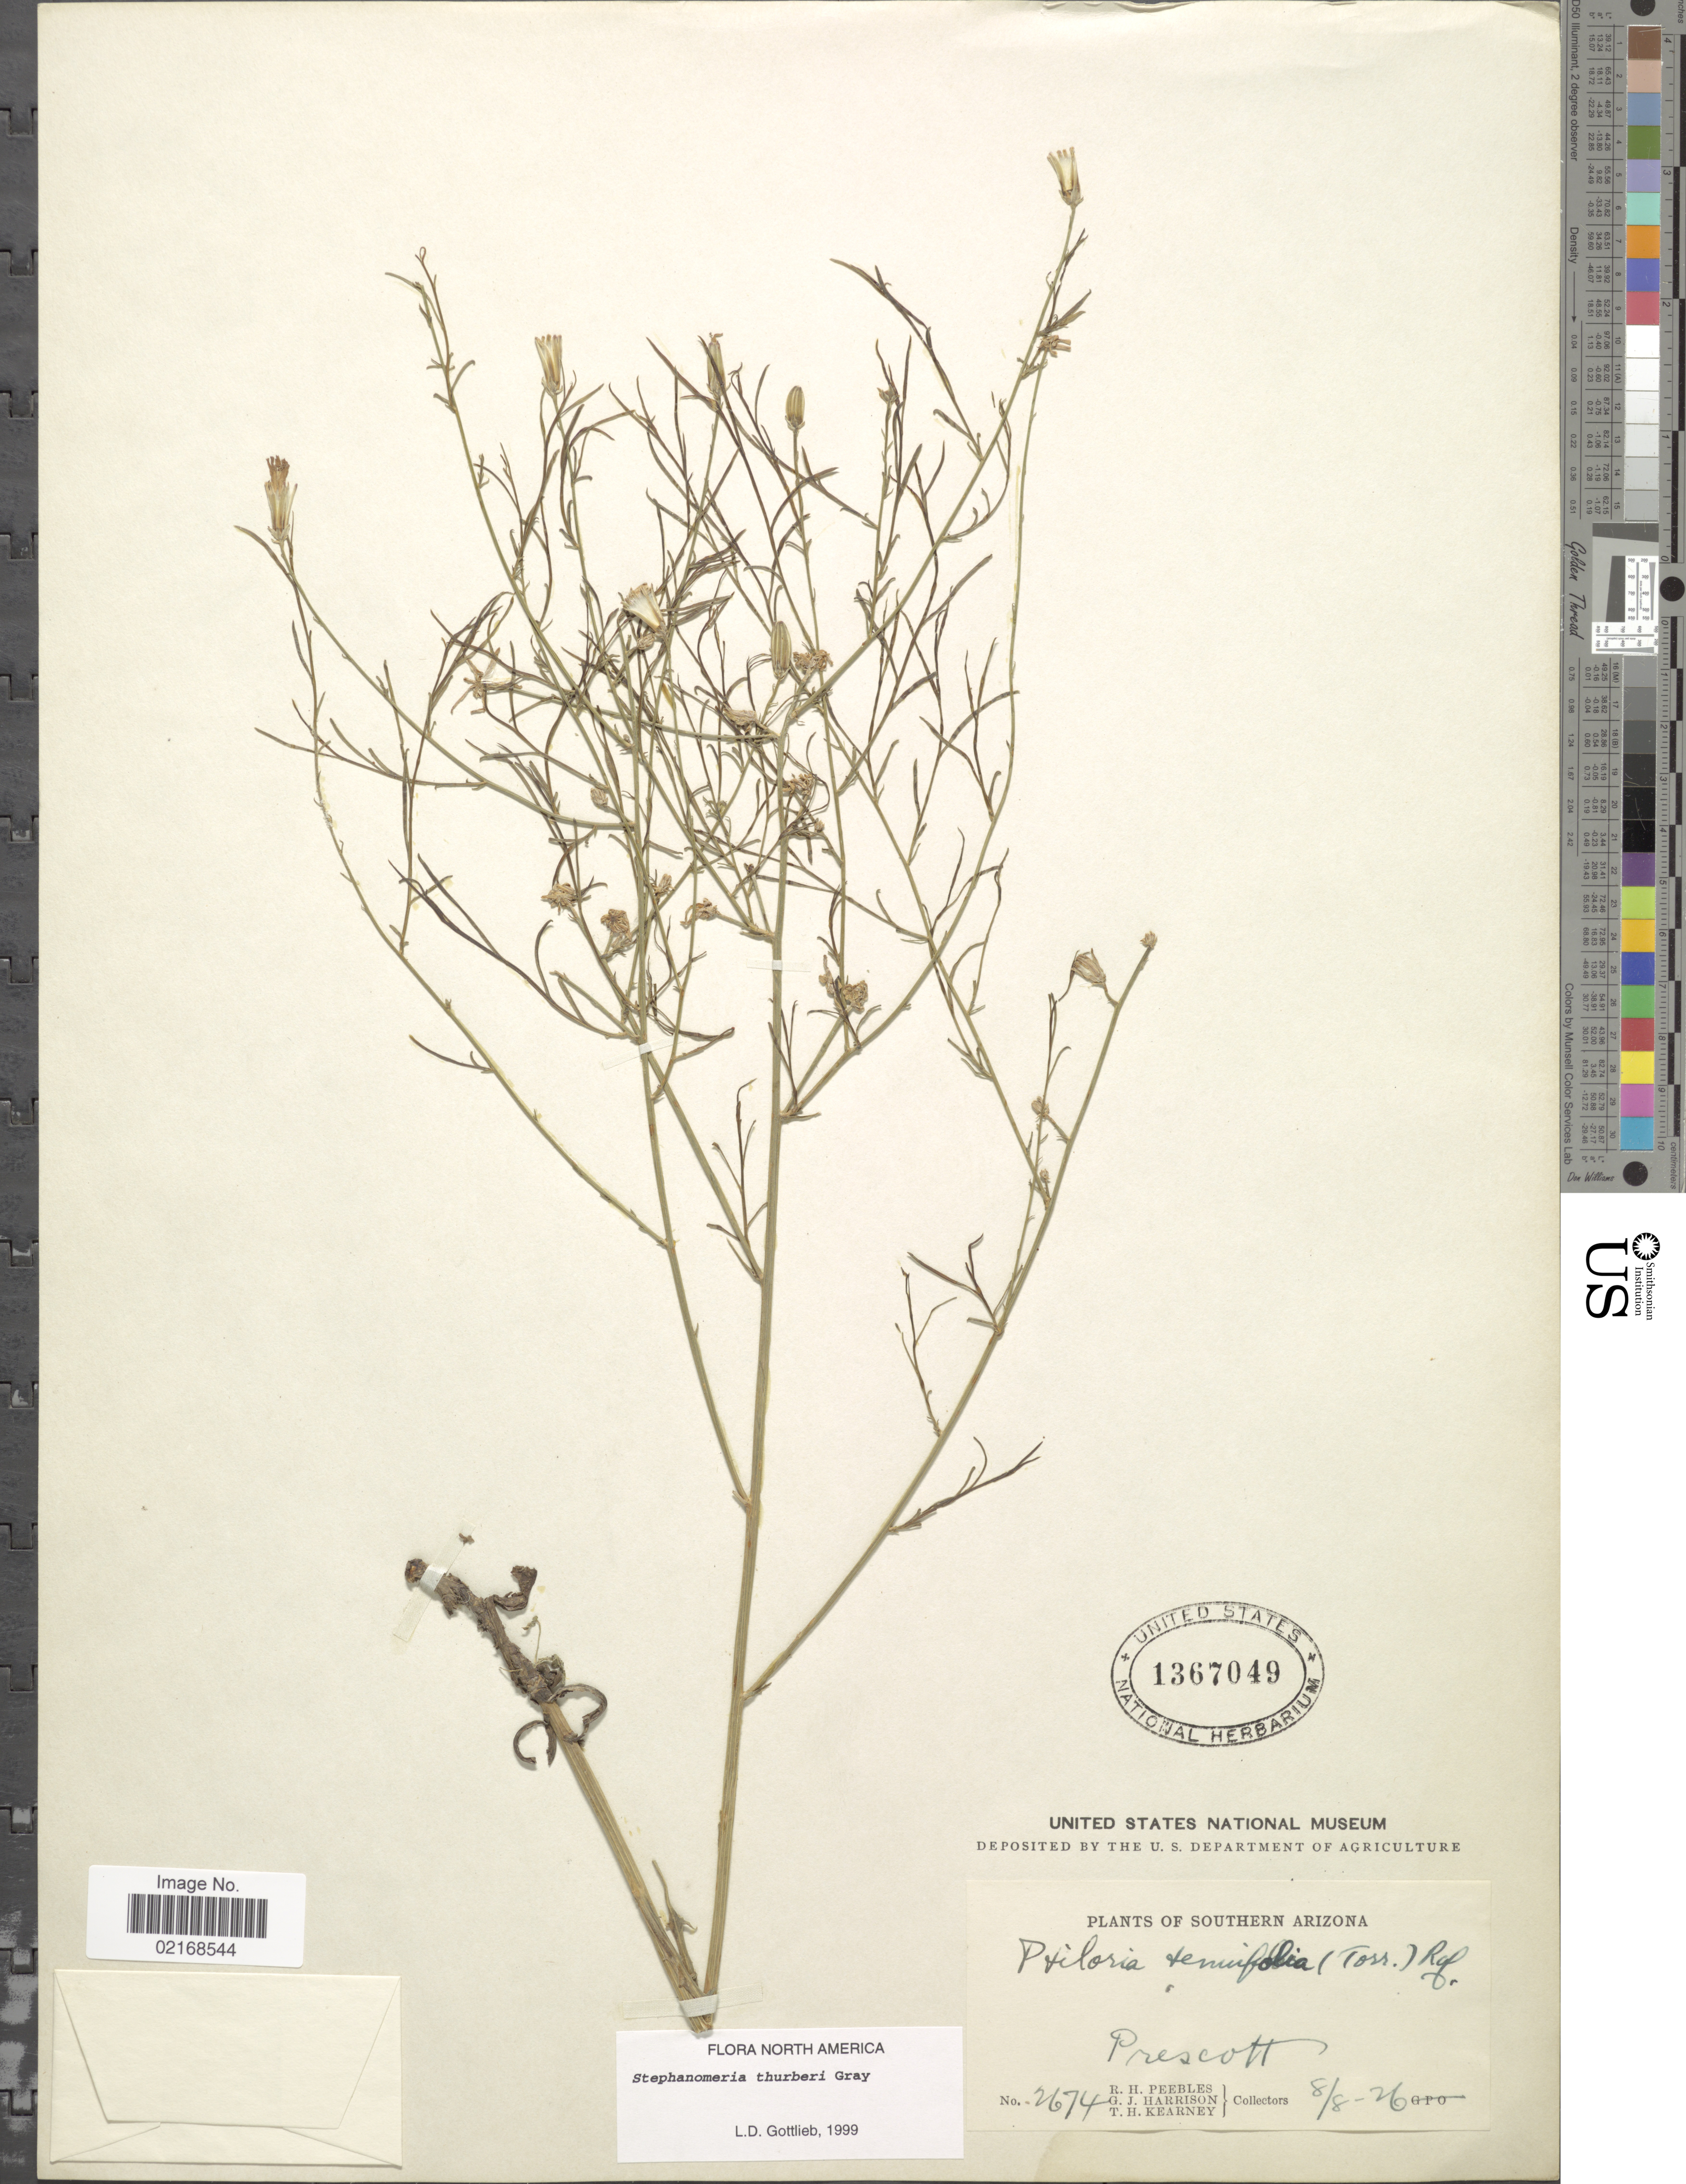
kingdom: Plantae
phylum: Tracheophyta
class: Magnoliopsida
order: Asterales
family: Asteraceae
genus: Stephanomeria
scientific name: Stephanomeria thurberi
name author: A. Gray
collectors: R. H. Peebles, G. J. Harrison & T. H. Kearney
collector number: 2674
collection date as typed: Transcribed d/m/y: 8/8/26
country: United States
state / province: Arizona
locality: Southern Arizona, Prescott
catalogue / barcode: US 1367049